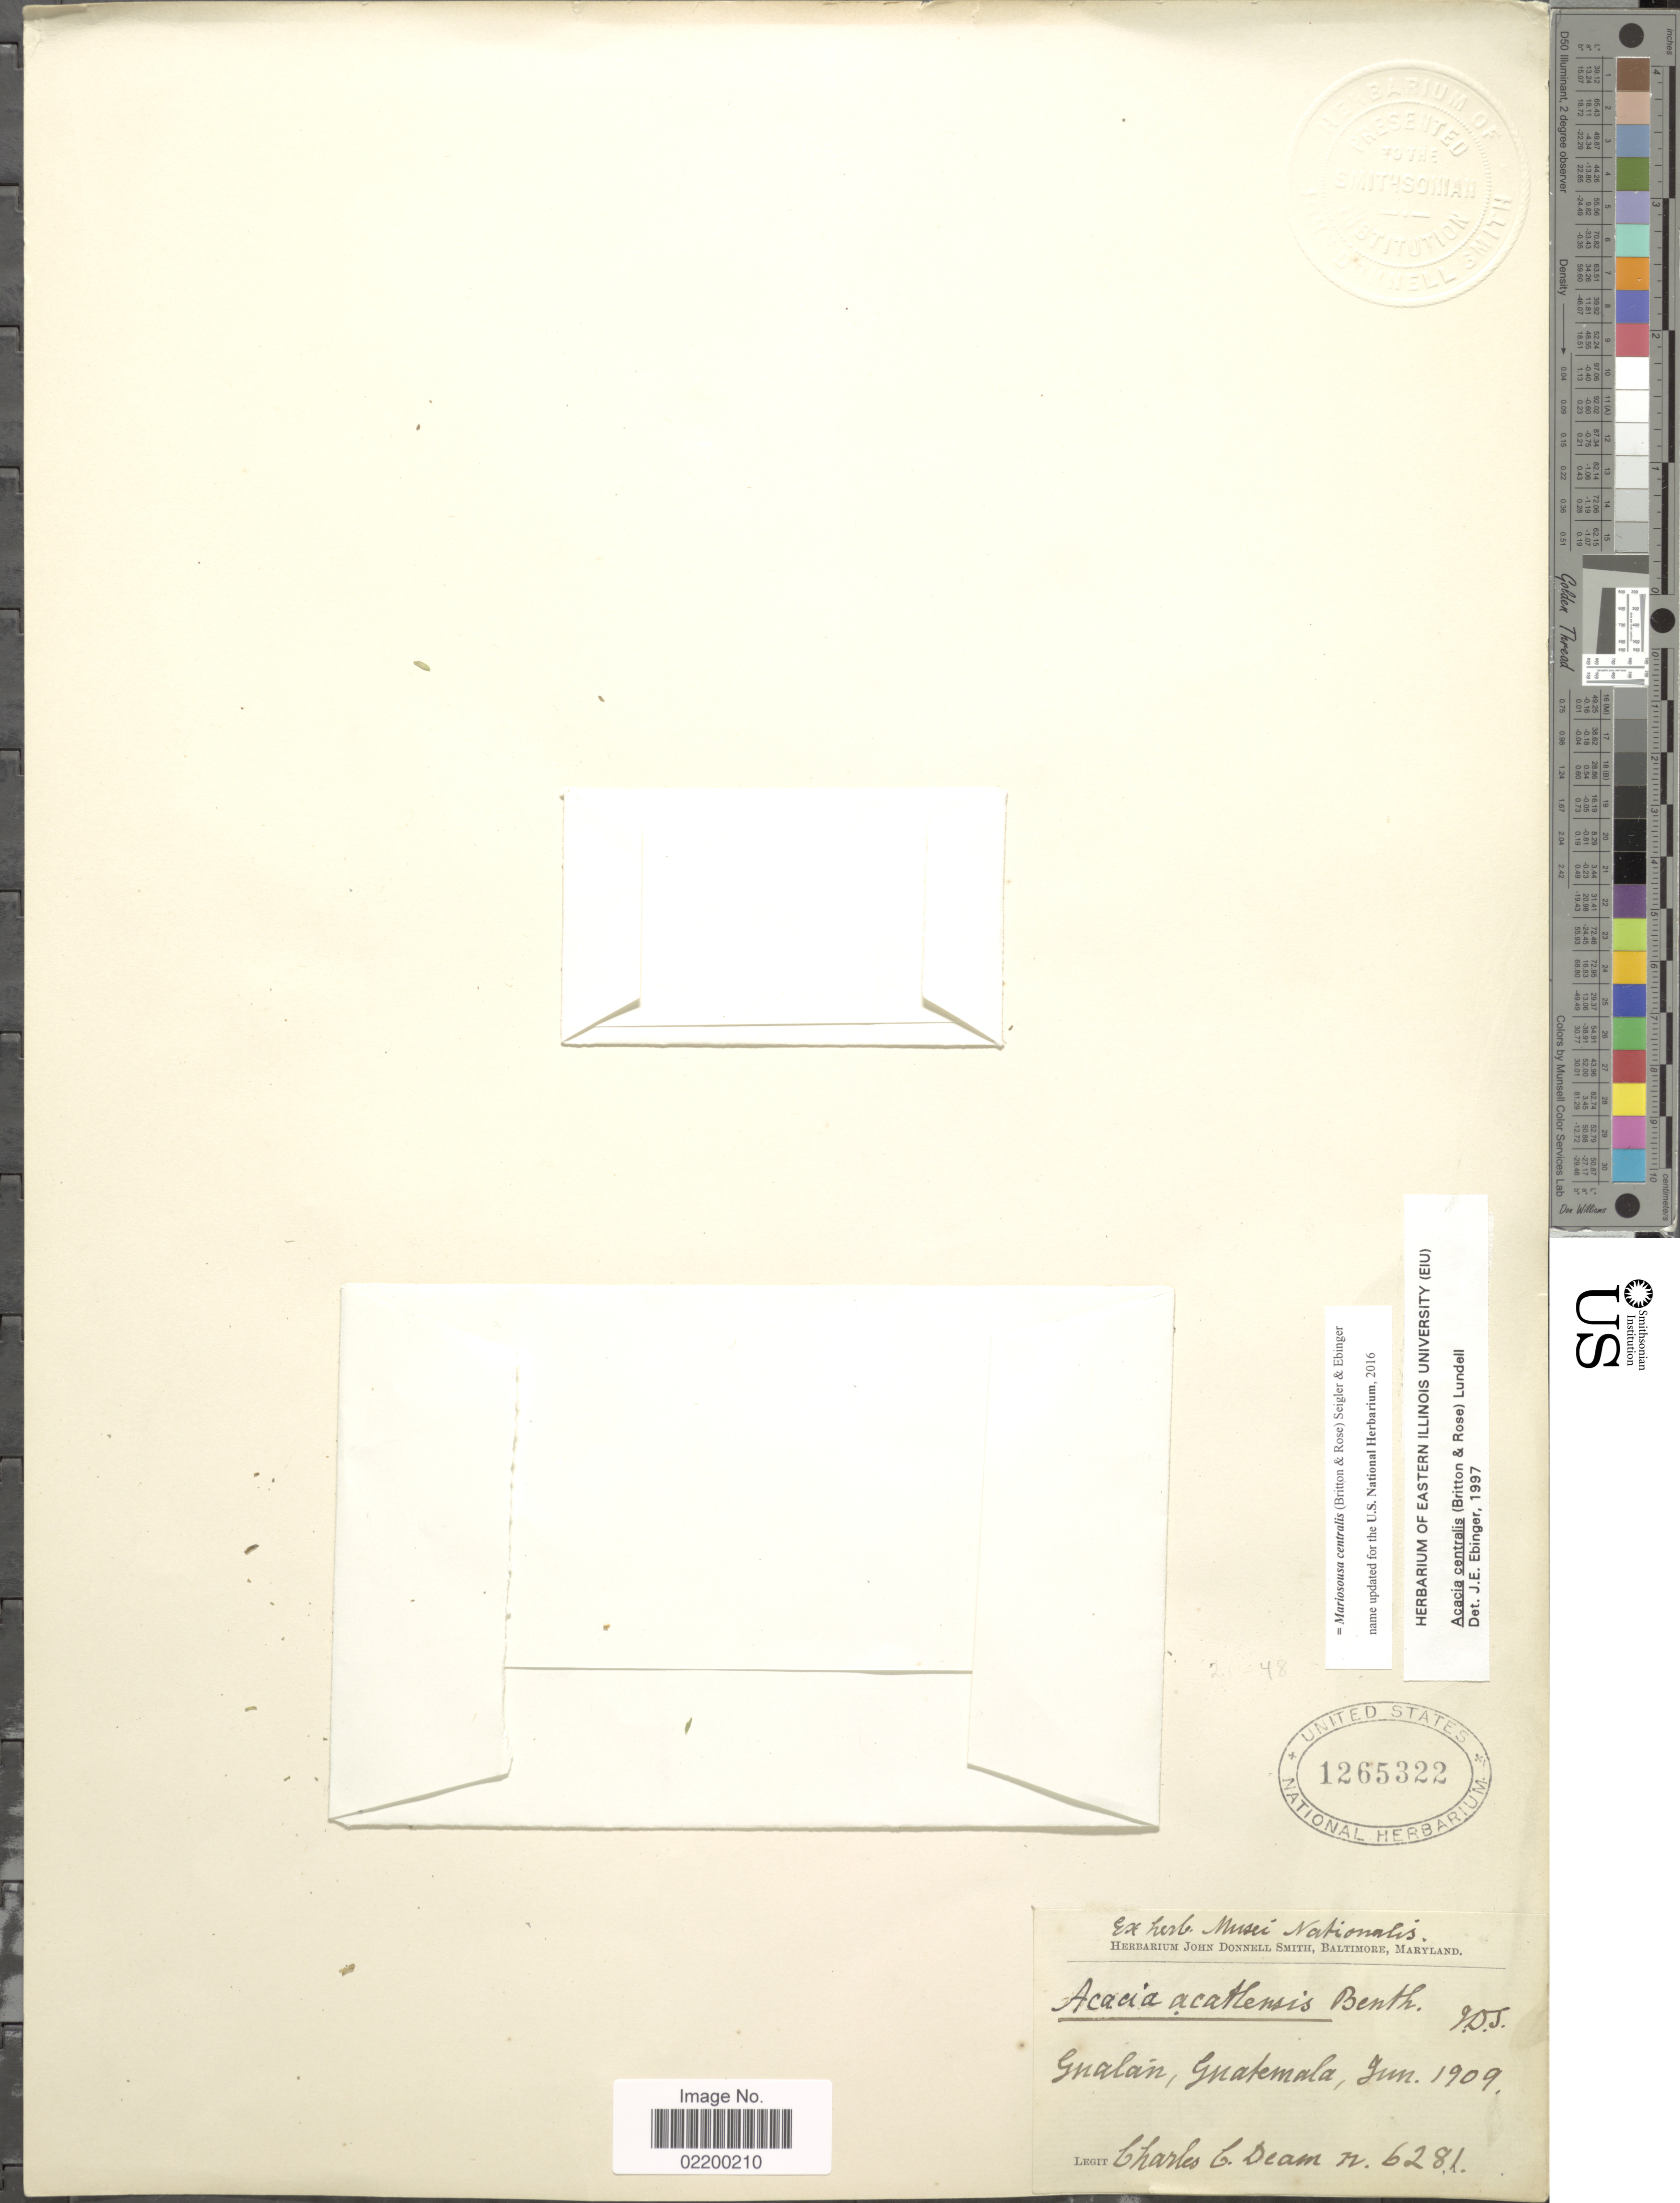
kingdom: Plantae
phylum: Tracheophyta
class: Magnoliopsida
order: Fabales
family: Fabaceae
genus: Mariosousa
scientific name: Mariosousa centralis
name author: (Britton & Rose) Seigler & Ebinger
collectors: C. C. Deam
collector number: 6281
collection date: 1909-06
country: Guatemala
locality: Gualan, Guatemala.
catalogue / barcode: US 1265322